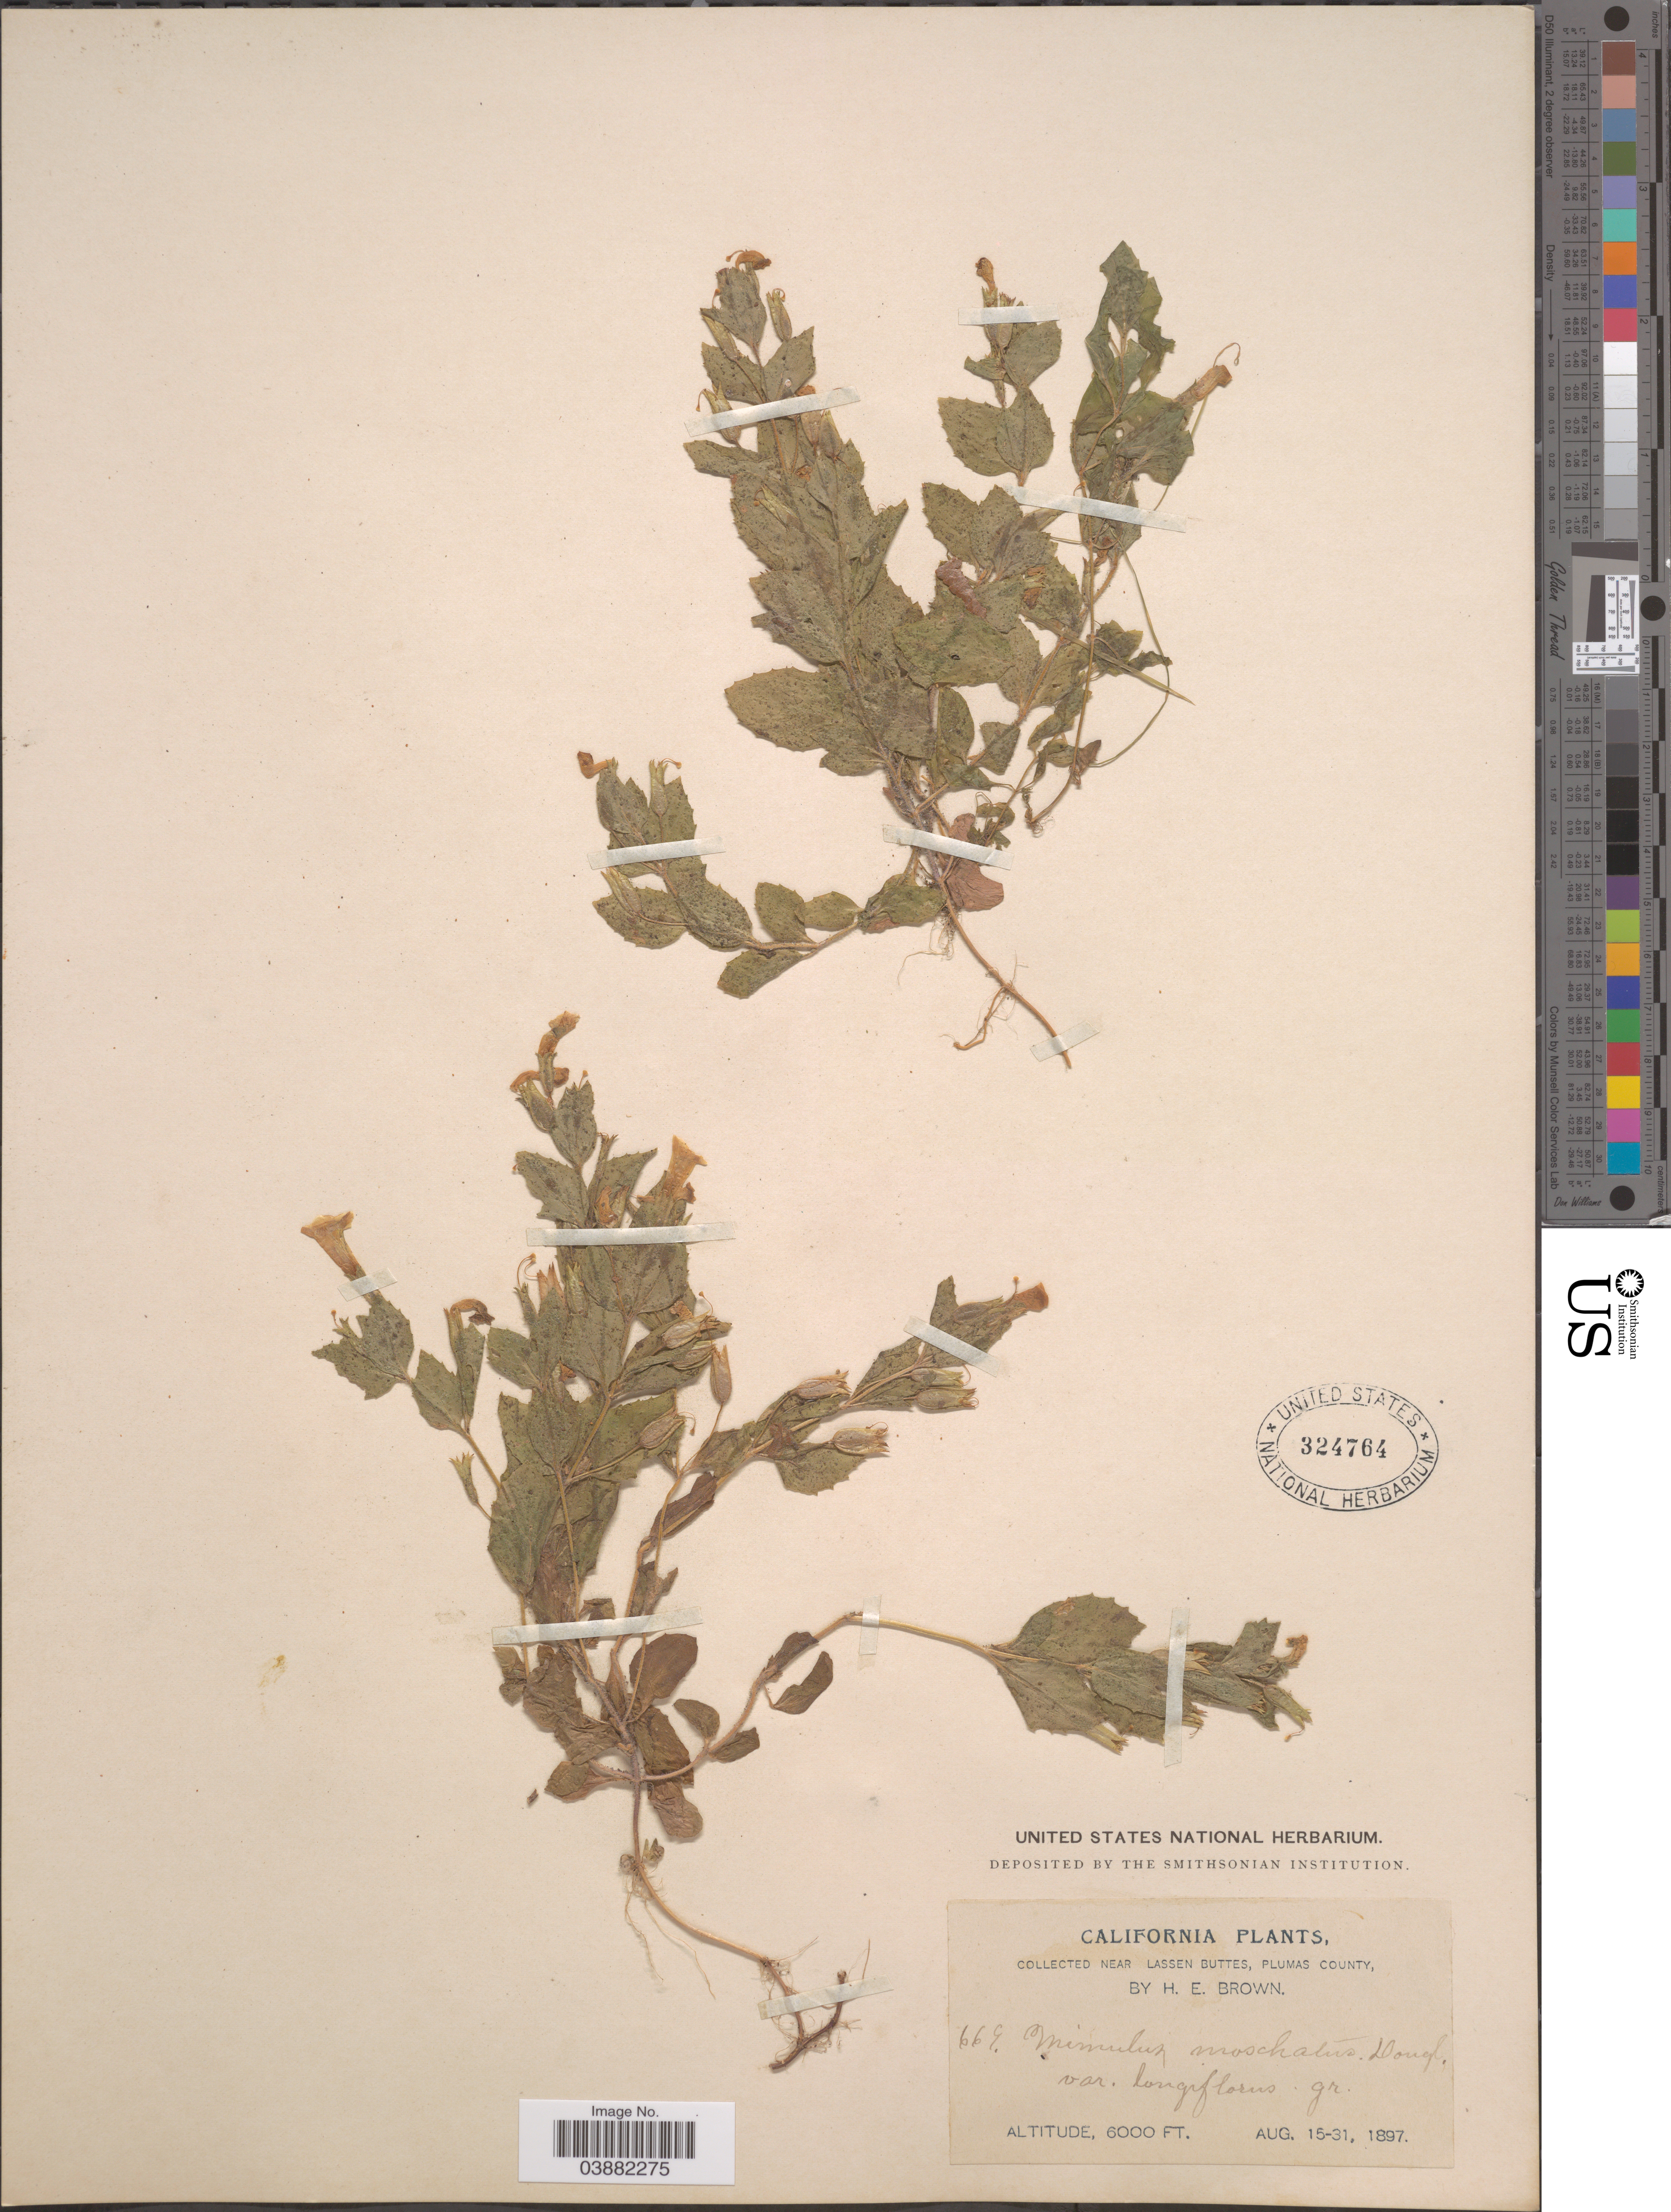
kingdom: Plantae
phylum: Tracheophyta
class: Magnoliopsida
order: Lamiales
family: Phrymaceae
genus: Mimulus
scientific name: Mimulus moschatus var. longiflorus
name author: A. Gray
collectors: H. E. Brown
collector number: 669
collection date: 1897-08-15/1897-08-31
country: United States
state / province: California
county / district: Plumas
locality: Near Lassen Buttes, Plumas County.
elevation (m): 1829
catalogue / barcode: US 324764